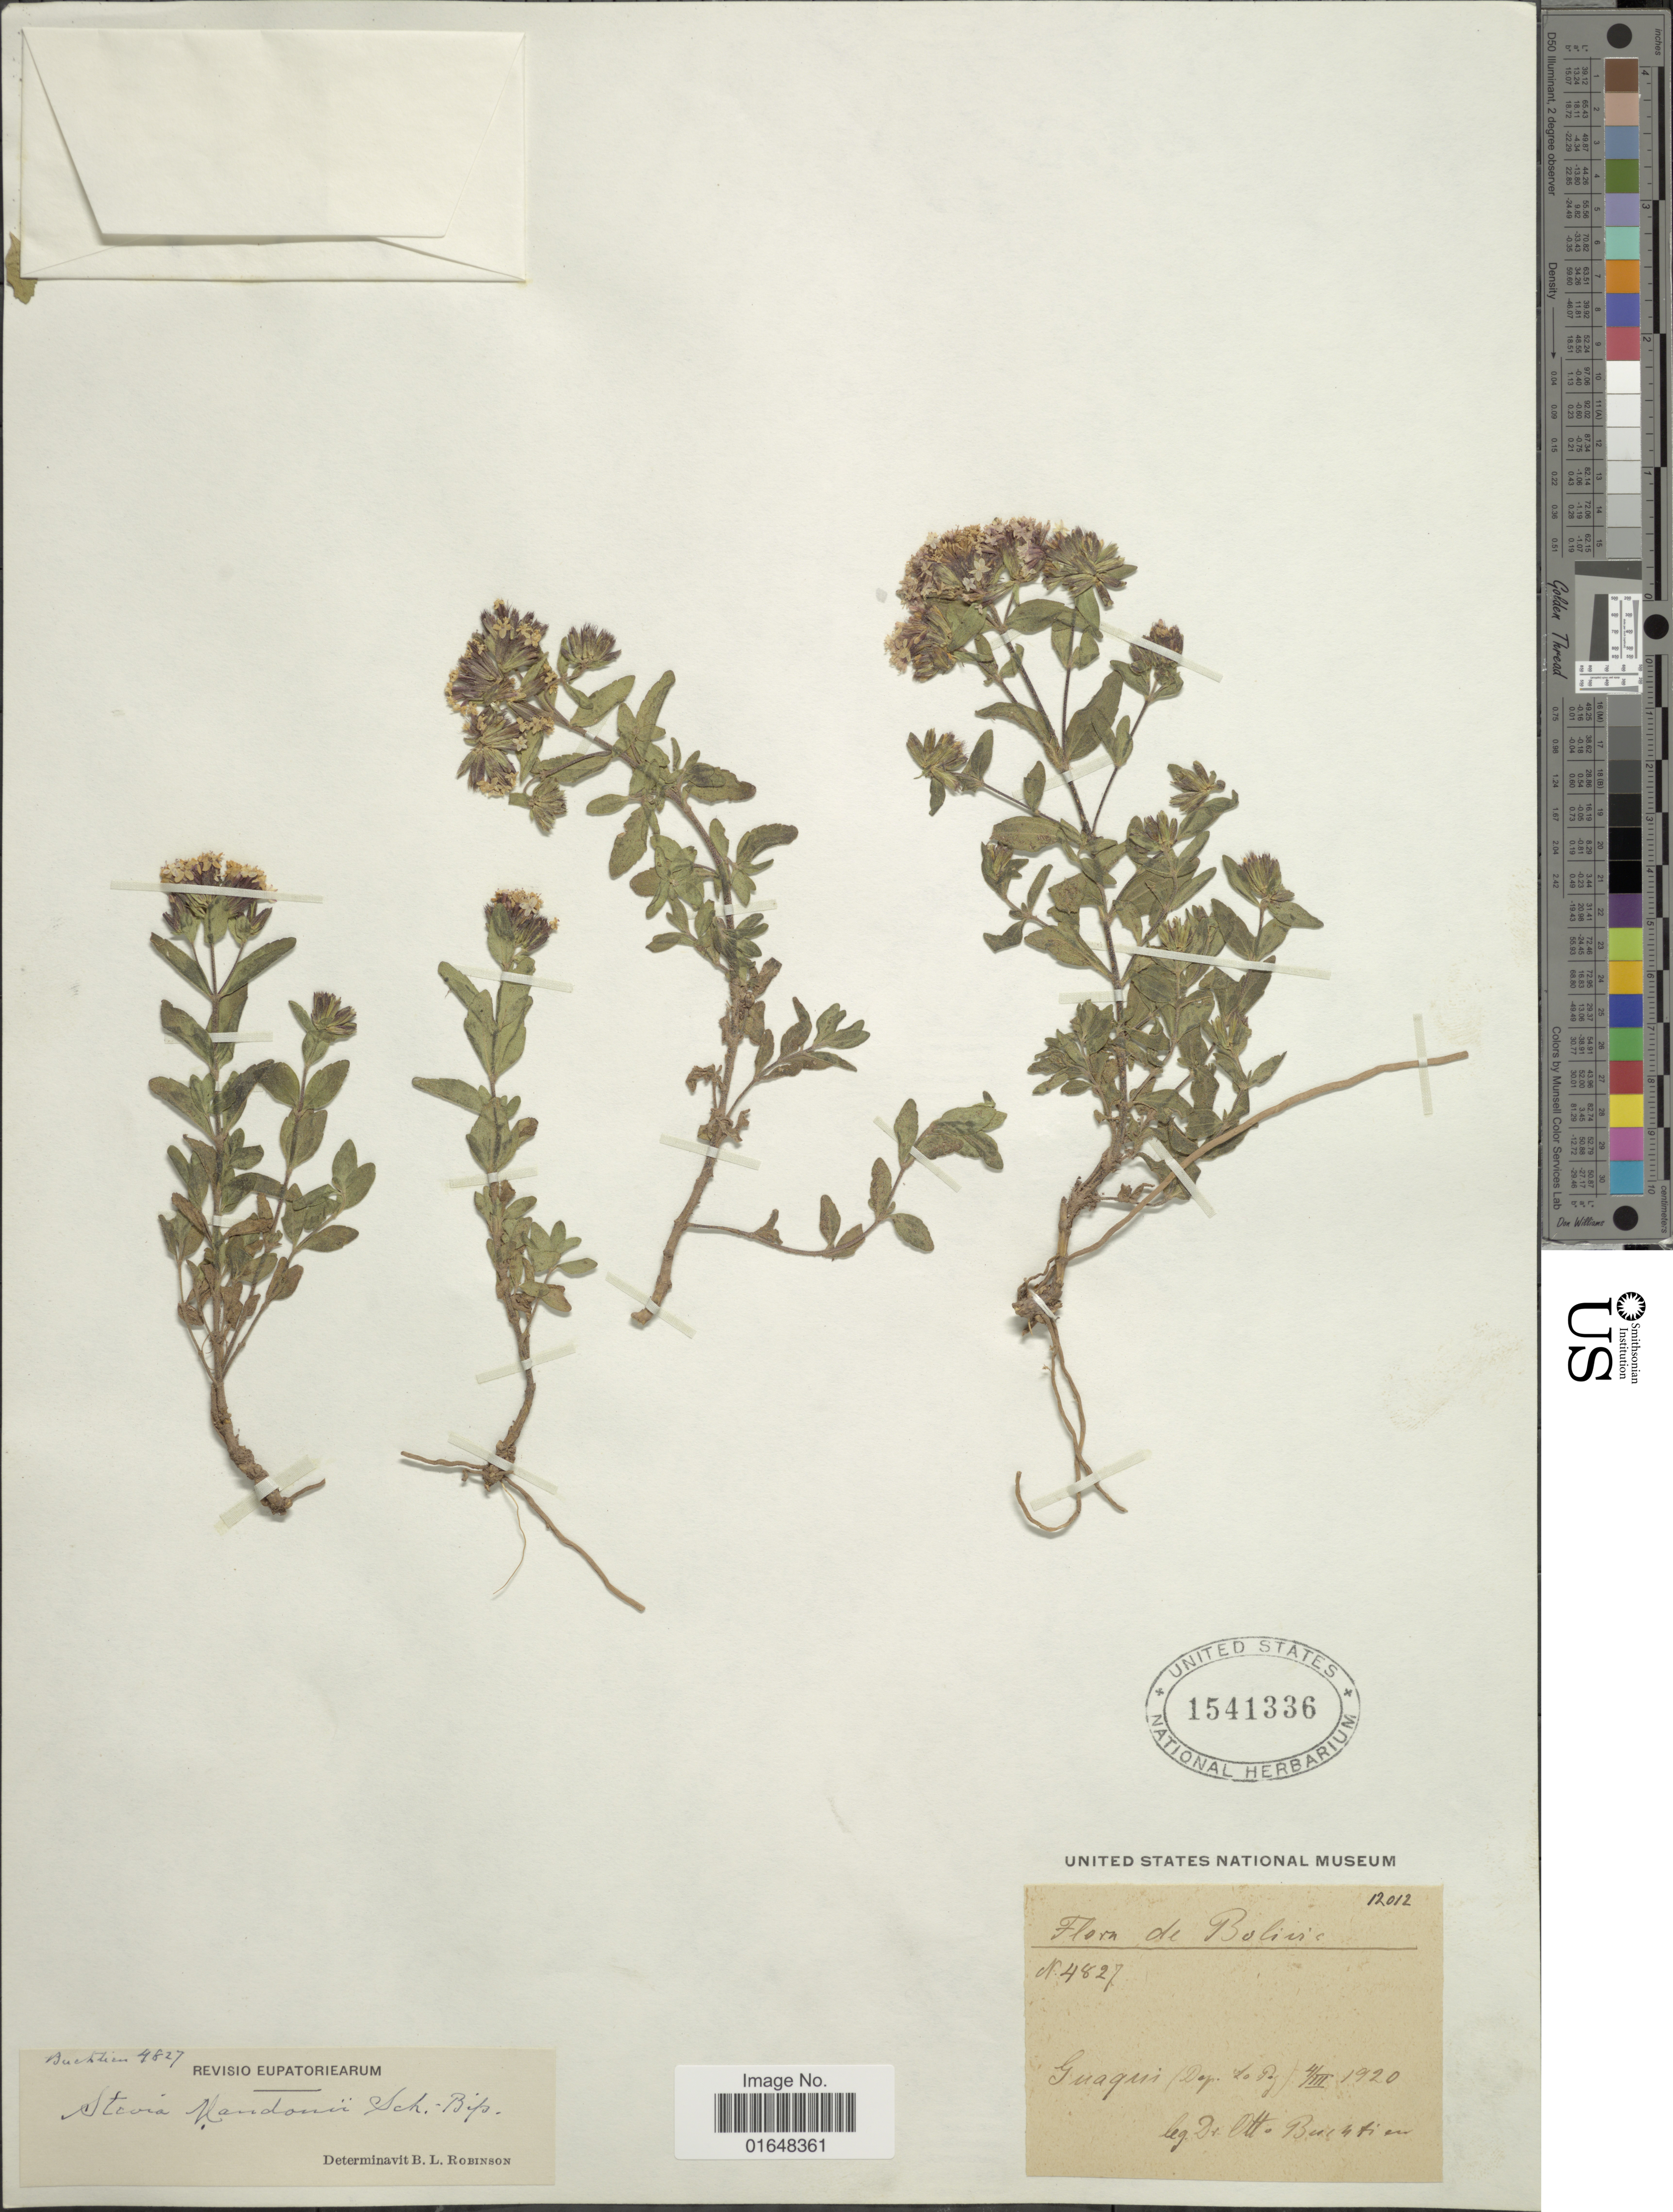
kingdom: Plantae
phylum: Tracheophyta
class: Magnoliopsida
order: Asterales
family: Asteraceae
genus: Stevia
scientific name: Stevia mandonii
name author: Sch. Bip.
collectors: O. Buchtien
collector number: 4827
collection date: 1920-03-04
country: Bolivia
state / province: La Paz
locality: Guaqui (Dep. La Paz)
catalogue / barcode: US 1541336